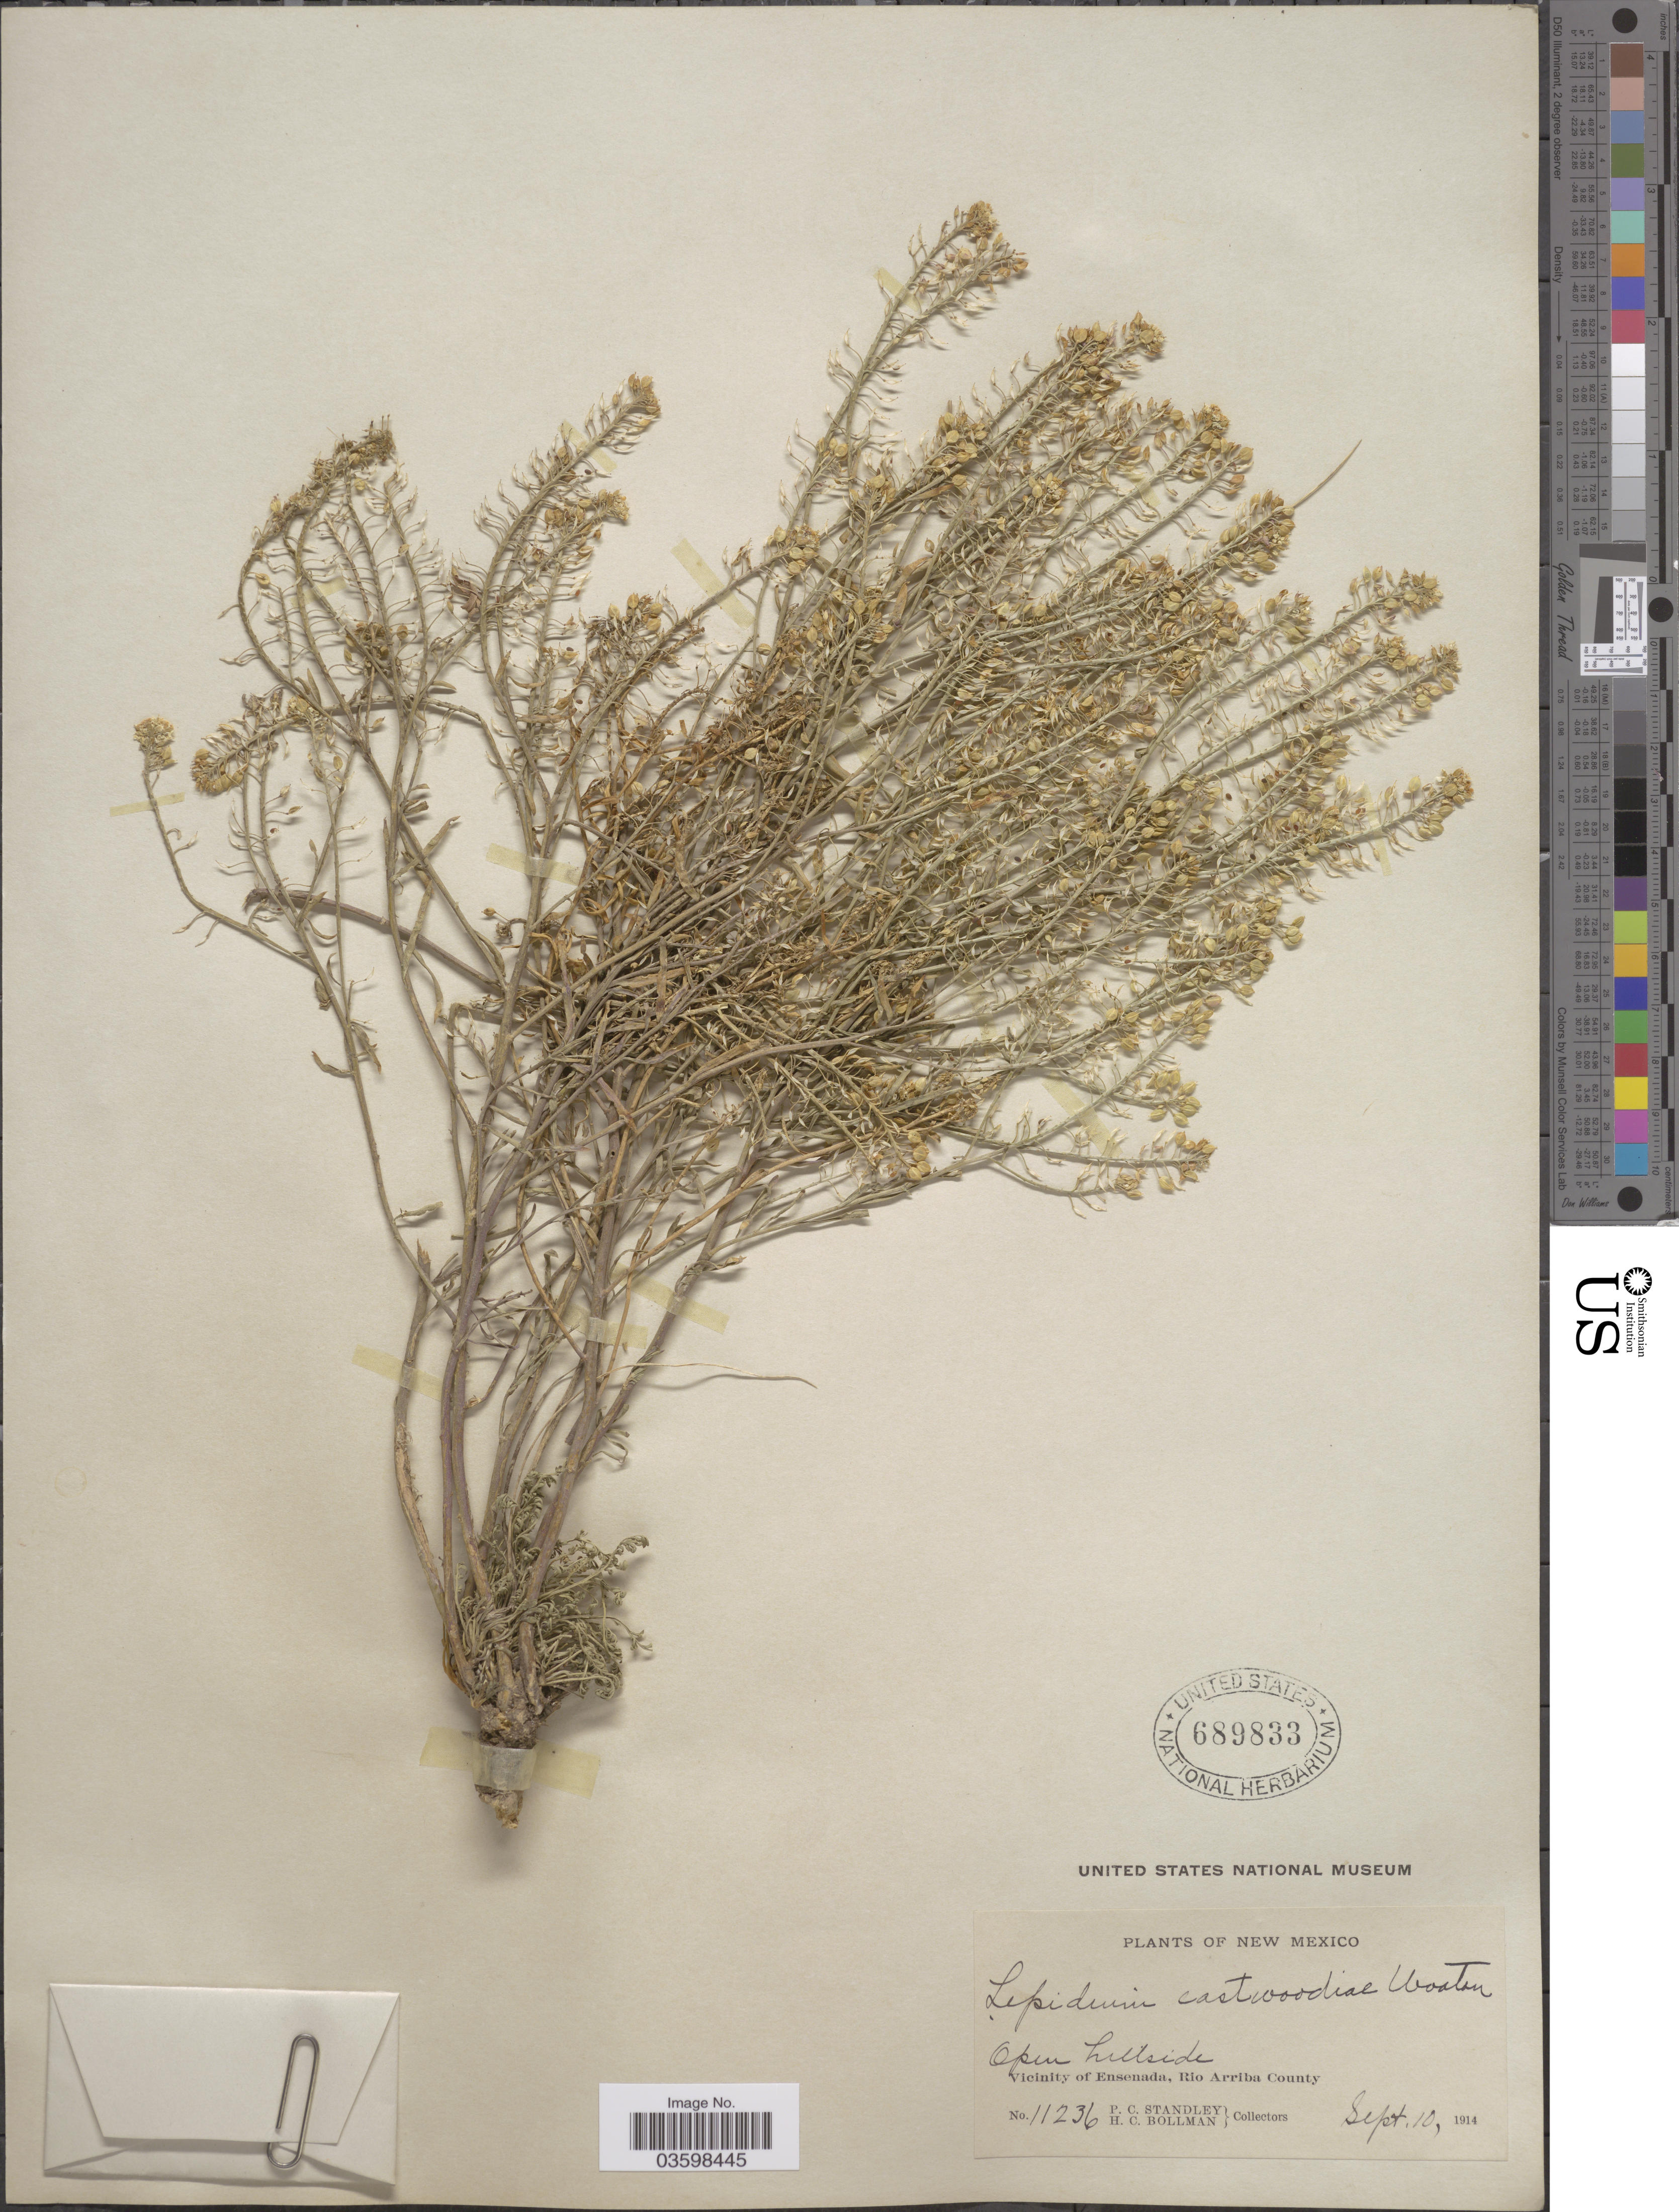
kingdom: Plantae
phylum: Tracheophyta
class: Magnoliopsida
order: Brassicales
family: Brassicaceae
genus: Lepidium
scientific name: Lepidium eastwoodiae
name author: Wooton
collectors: P. C. Standley & H. C. Bollman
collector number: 11236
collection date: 1914-09-10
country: United States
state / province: New Mexico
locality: Open hillside. Vicinity of Ensenada, Arriba County.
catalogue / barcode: US 689833